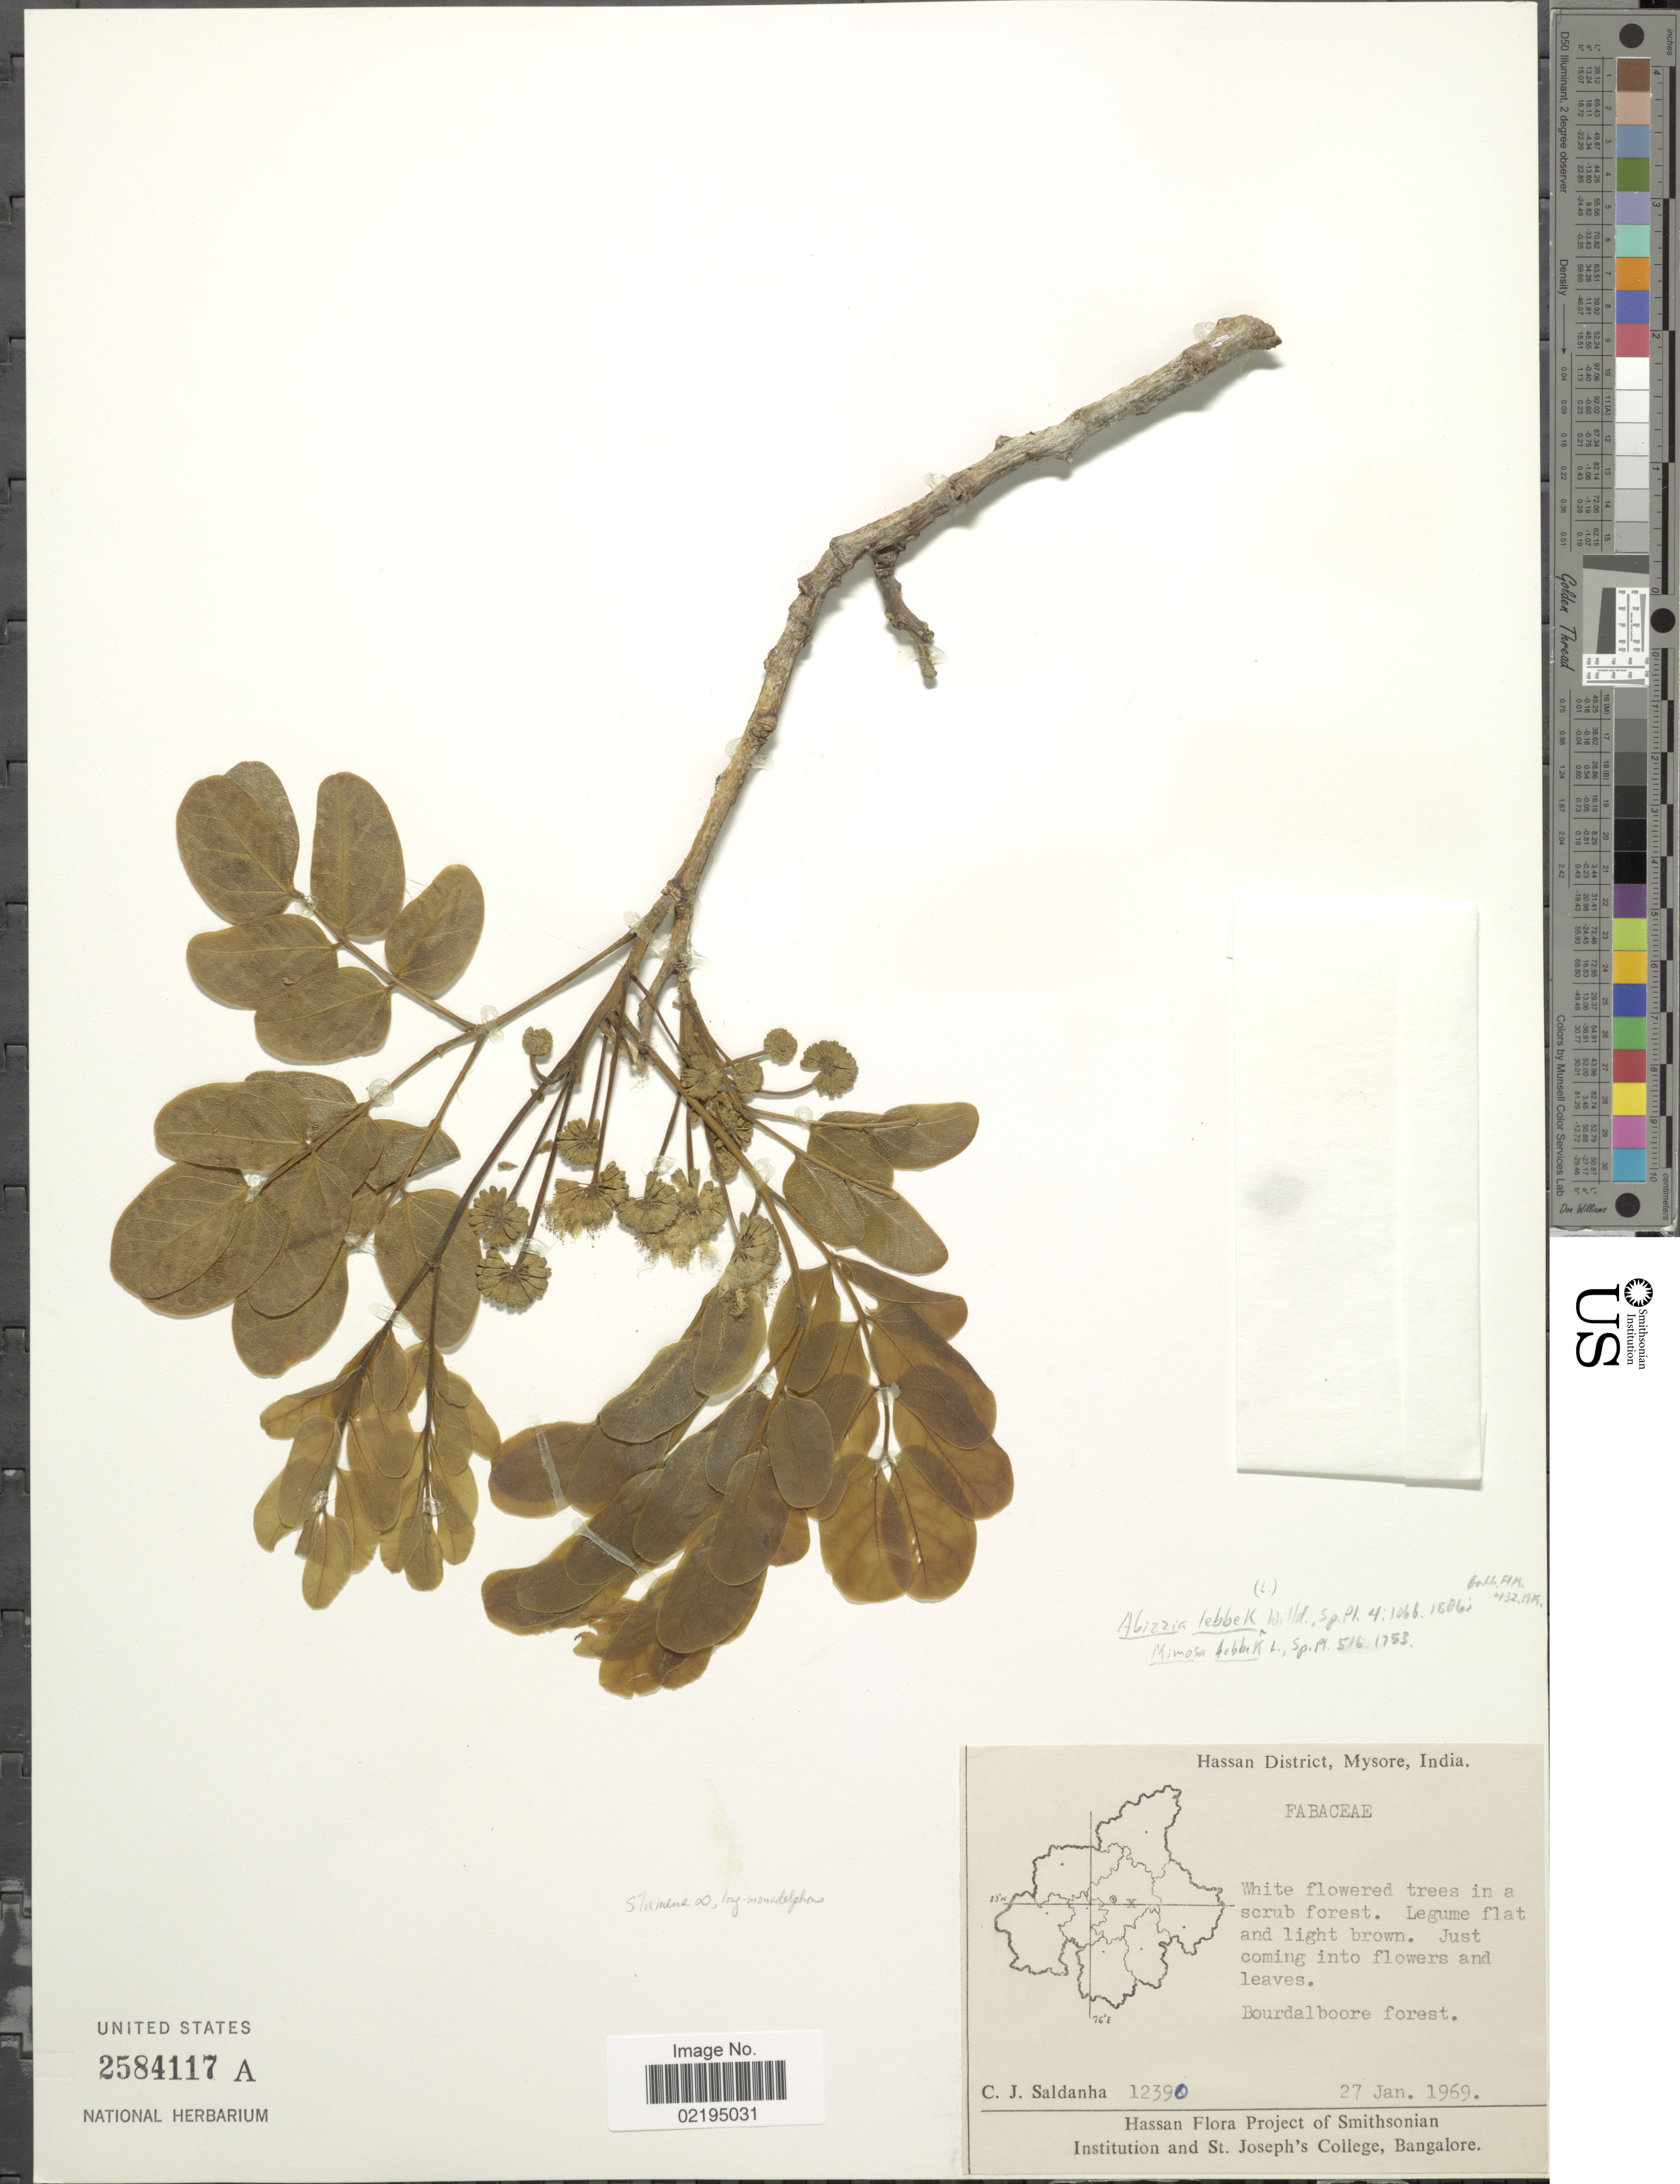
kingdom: Plantae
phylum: Tracheophyta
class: Magnoliopsida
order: Fabales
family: Fabaceae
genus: Albizia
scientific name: Albizia lebbeck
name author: (L.) Benth.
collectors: C. J. Saldanha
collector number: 12390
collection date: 1969-01-27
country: India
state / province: Karnataka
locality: Hassan District, Mysore, Bourdalboore forest.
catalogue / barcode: US 2584117A